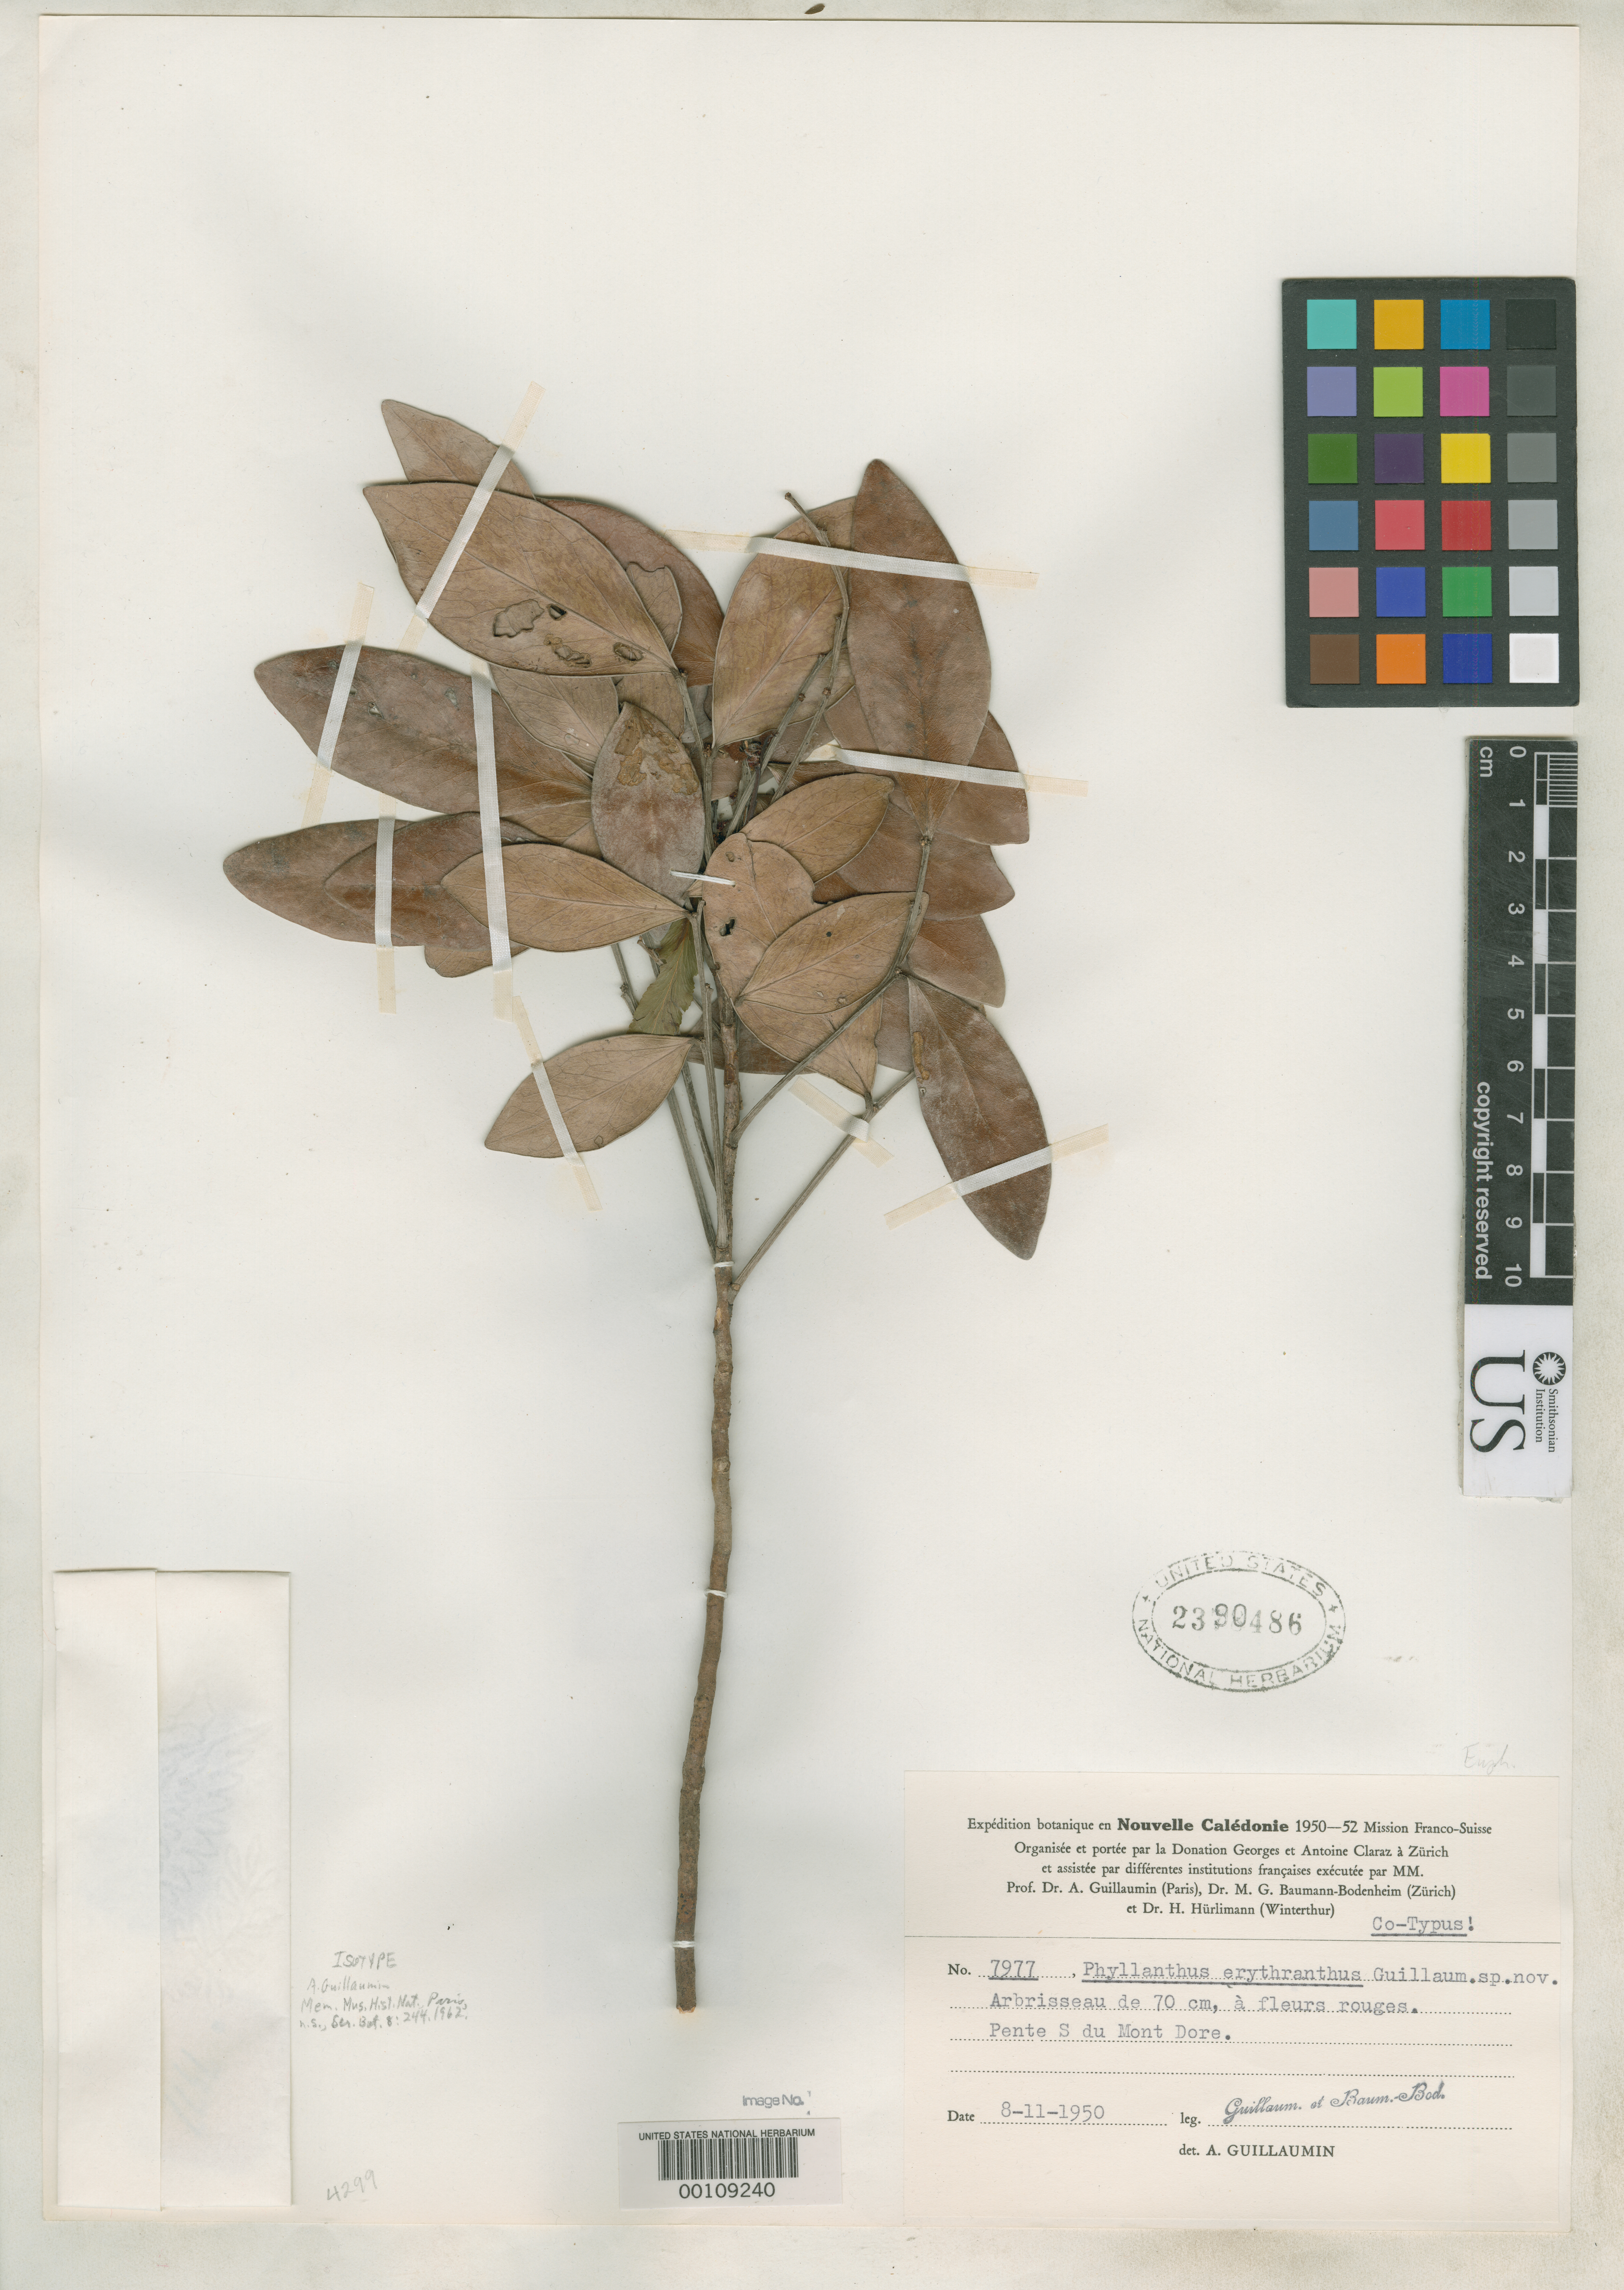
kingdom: Plantae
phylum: Tracheophyta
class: Magnoliopsida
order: Malpighiales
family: Phyllanthaceae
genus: Phyllanthus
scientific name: Phyllanthus erythranthus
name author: Guillaumin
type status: Isotype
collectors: A. Guillaumin & M. G. Baumann-Bodenheim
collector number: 7977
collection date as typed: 08 Nov 1950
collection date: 1950-11-08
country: New Caledonia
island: New Caledonia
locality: Pente S Dumont Dore.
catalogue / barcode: US 2390486